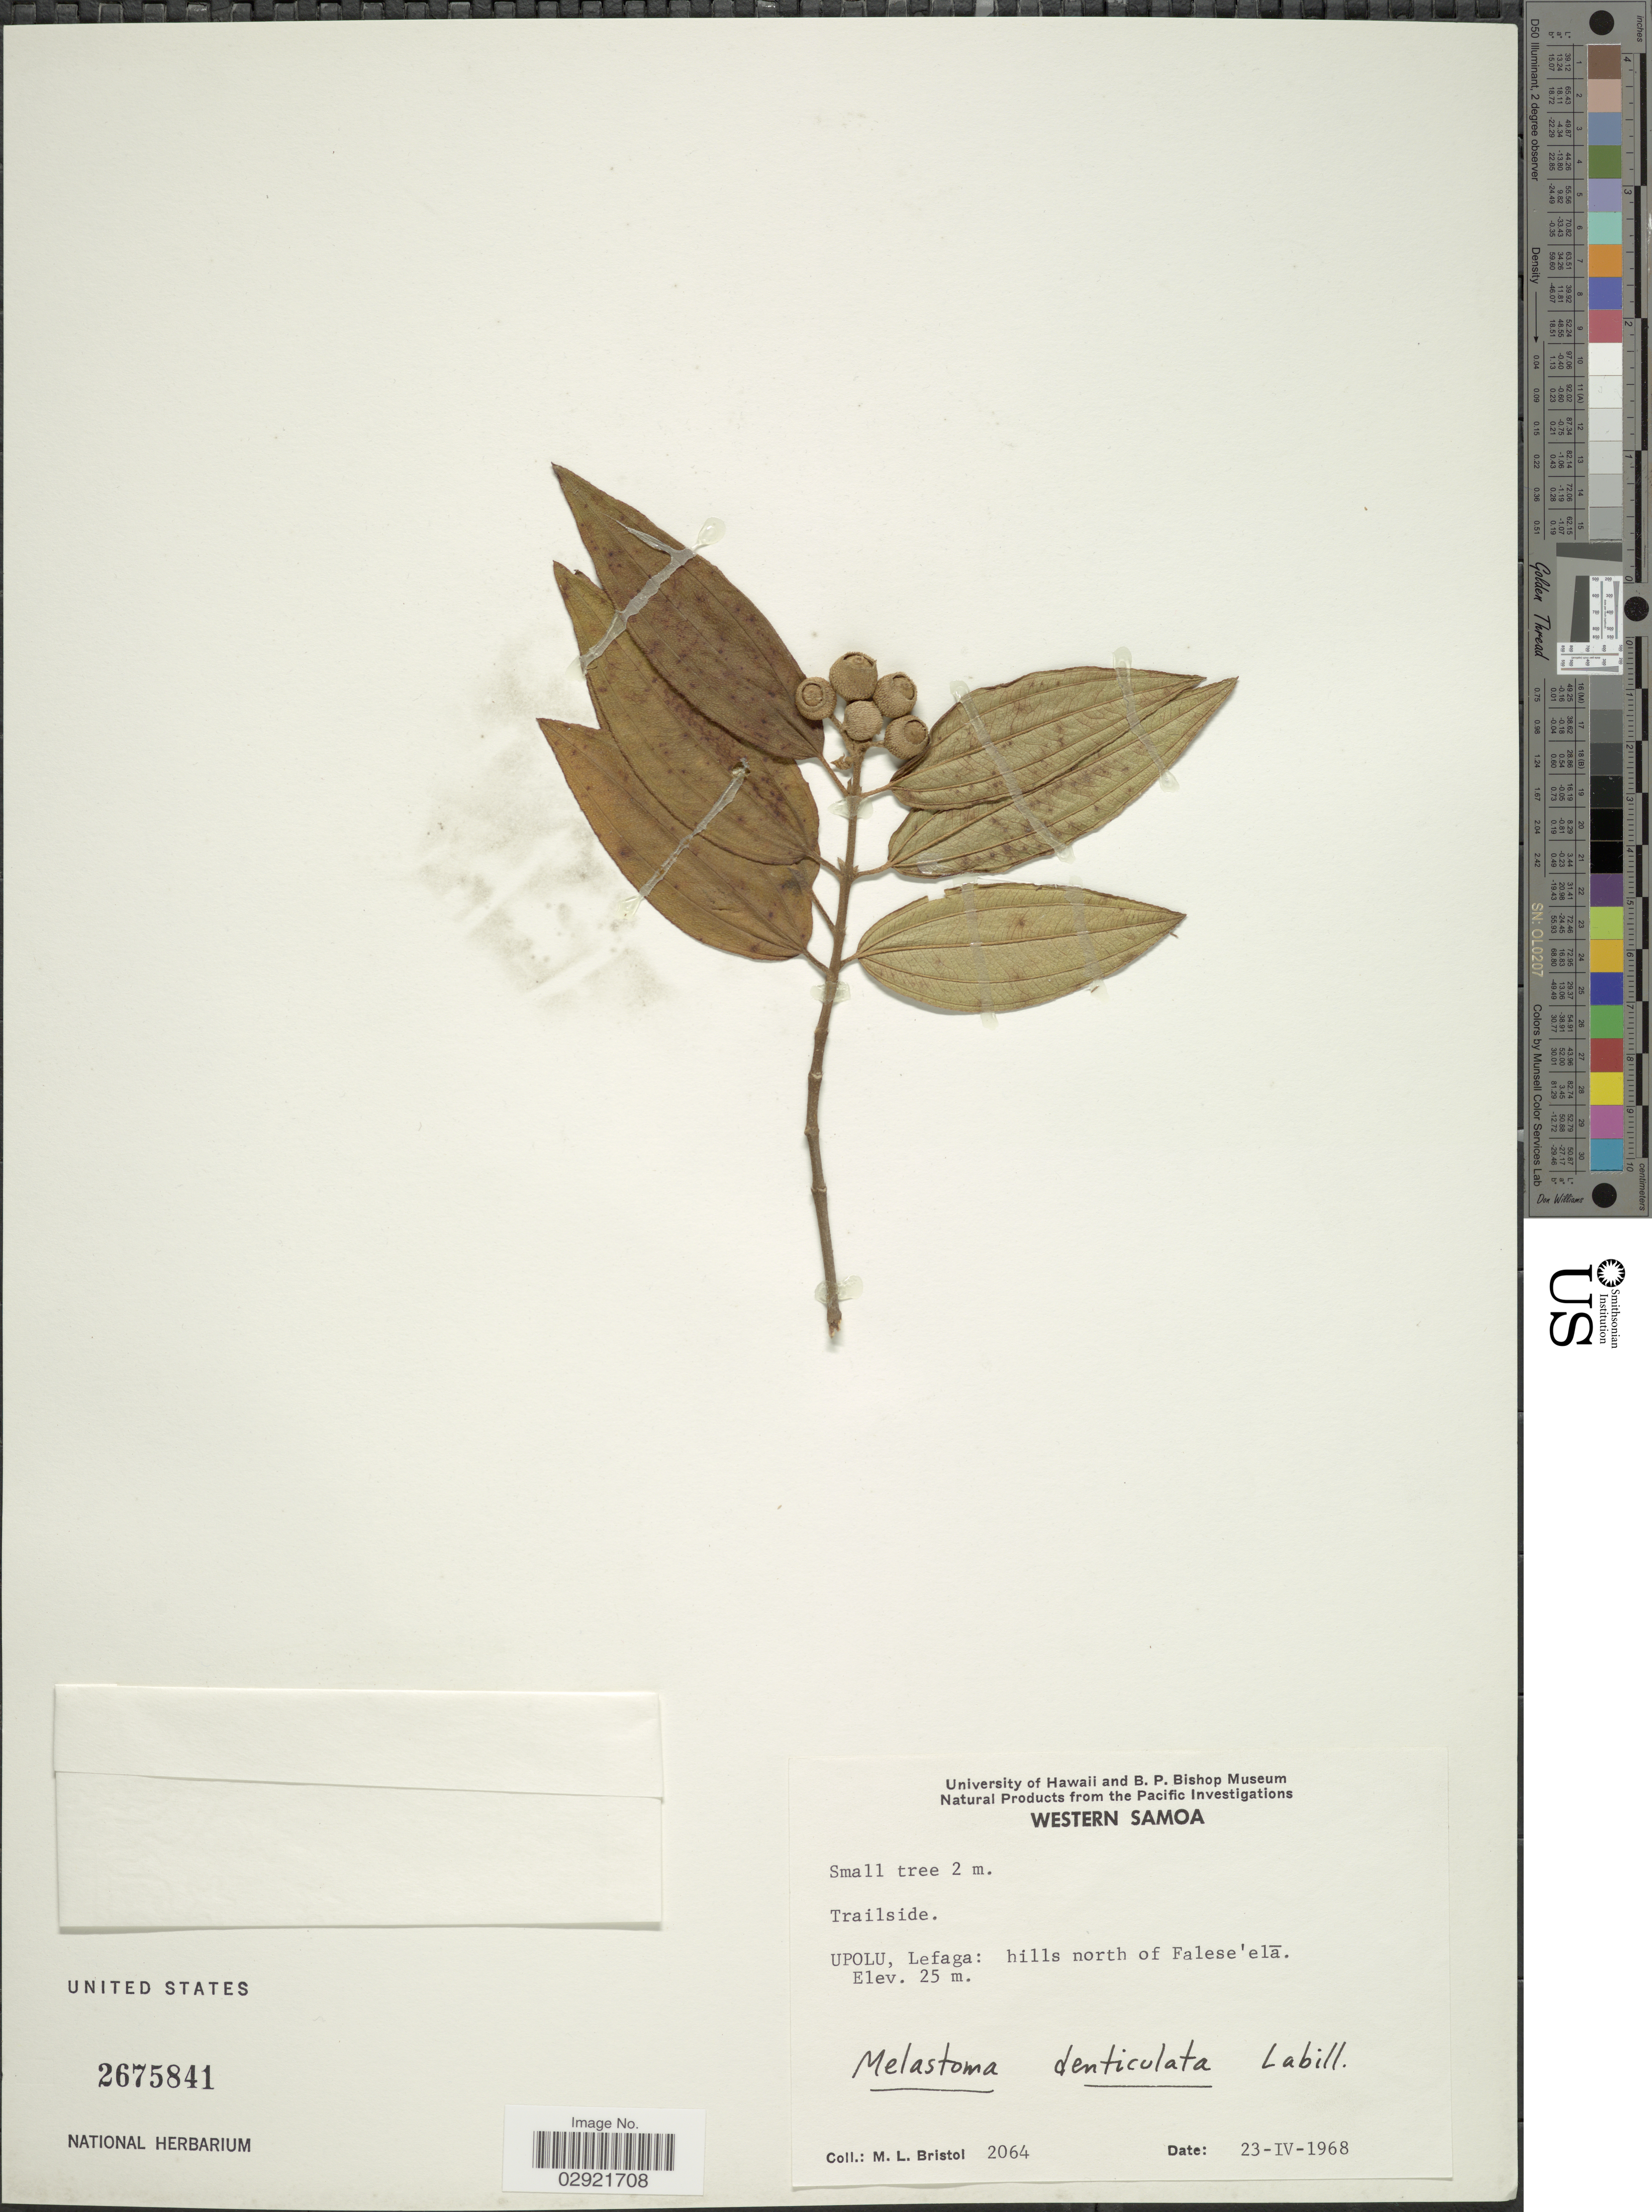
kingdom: Plantae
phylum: Tracheophyta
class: Magnoliopsida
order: Myrtales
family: Melastomataceae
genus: Melastoma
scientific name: Melastoma malabathricum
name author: L.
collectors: M. L. Bristol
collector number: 2064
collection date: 1968-04-23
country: Samoa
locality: Upolu, Lefaga: hills north of Falese'elâ.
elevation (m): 25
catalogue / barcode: US 2675841